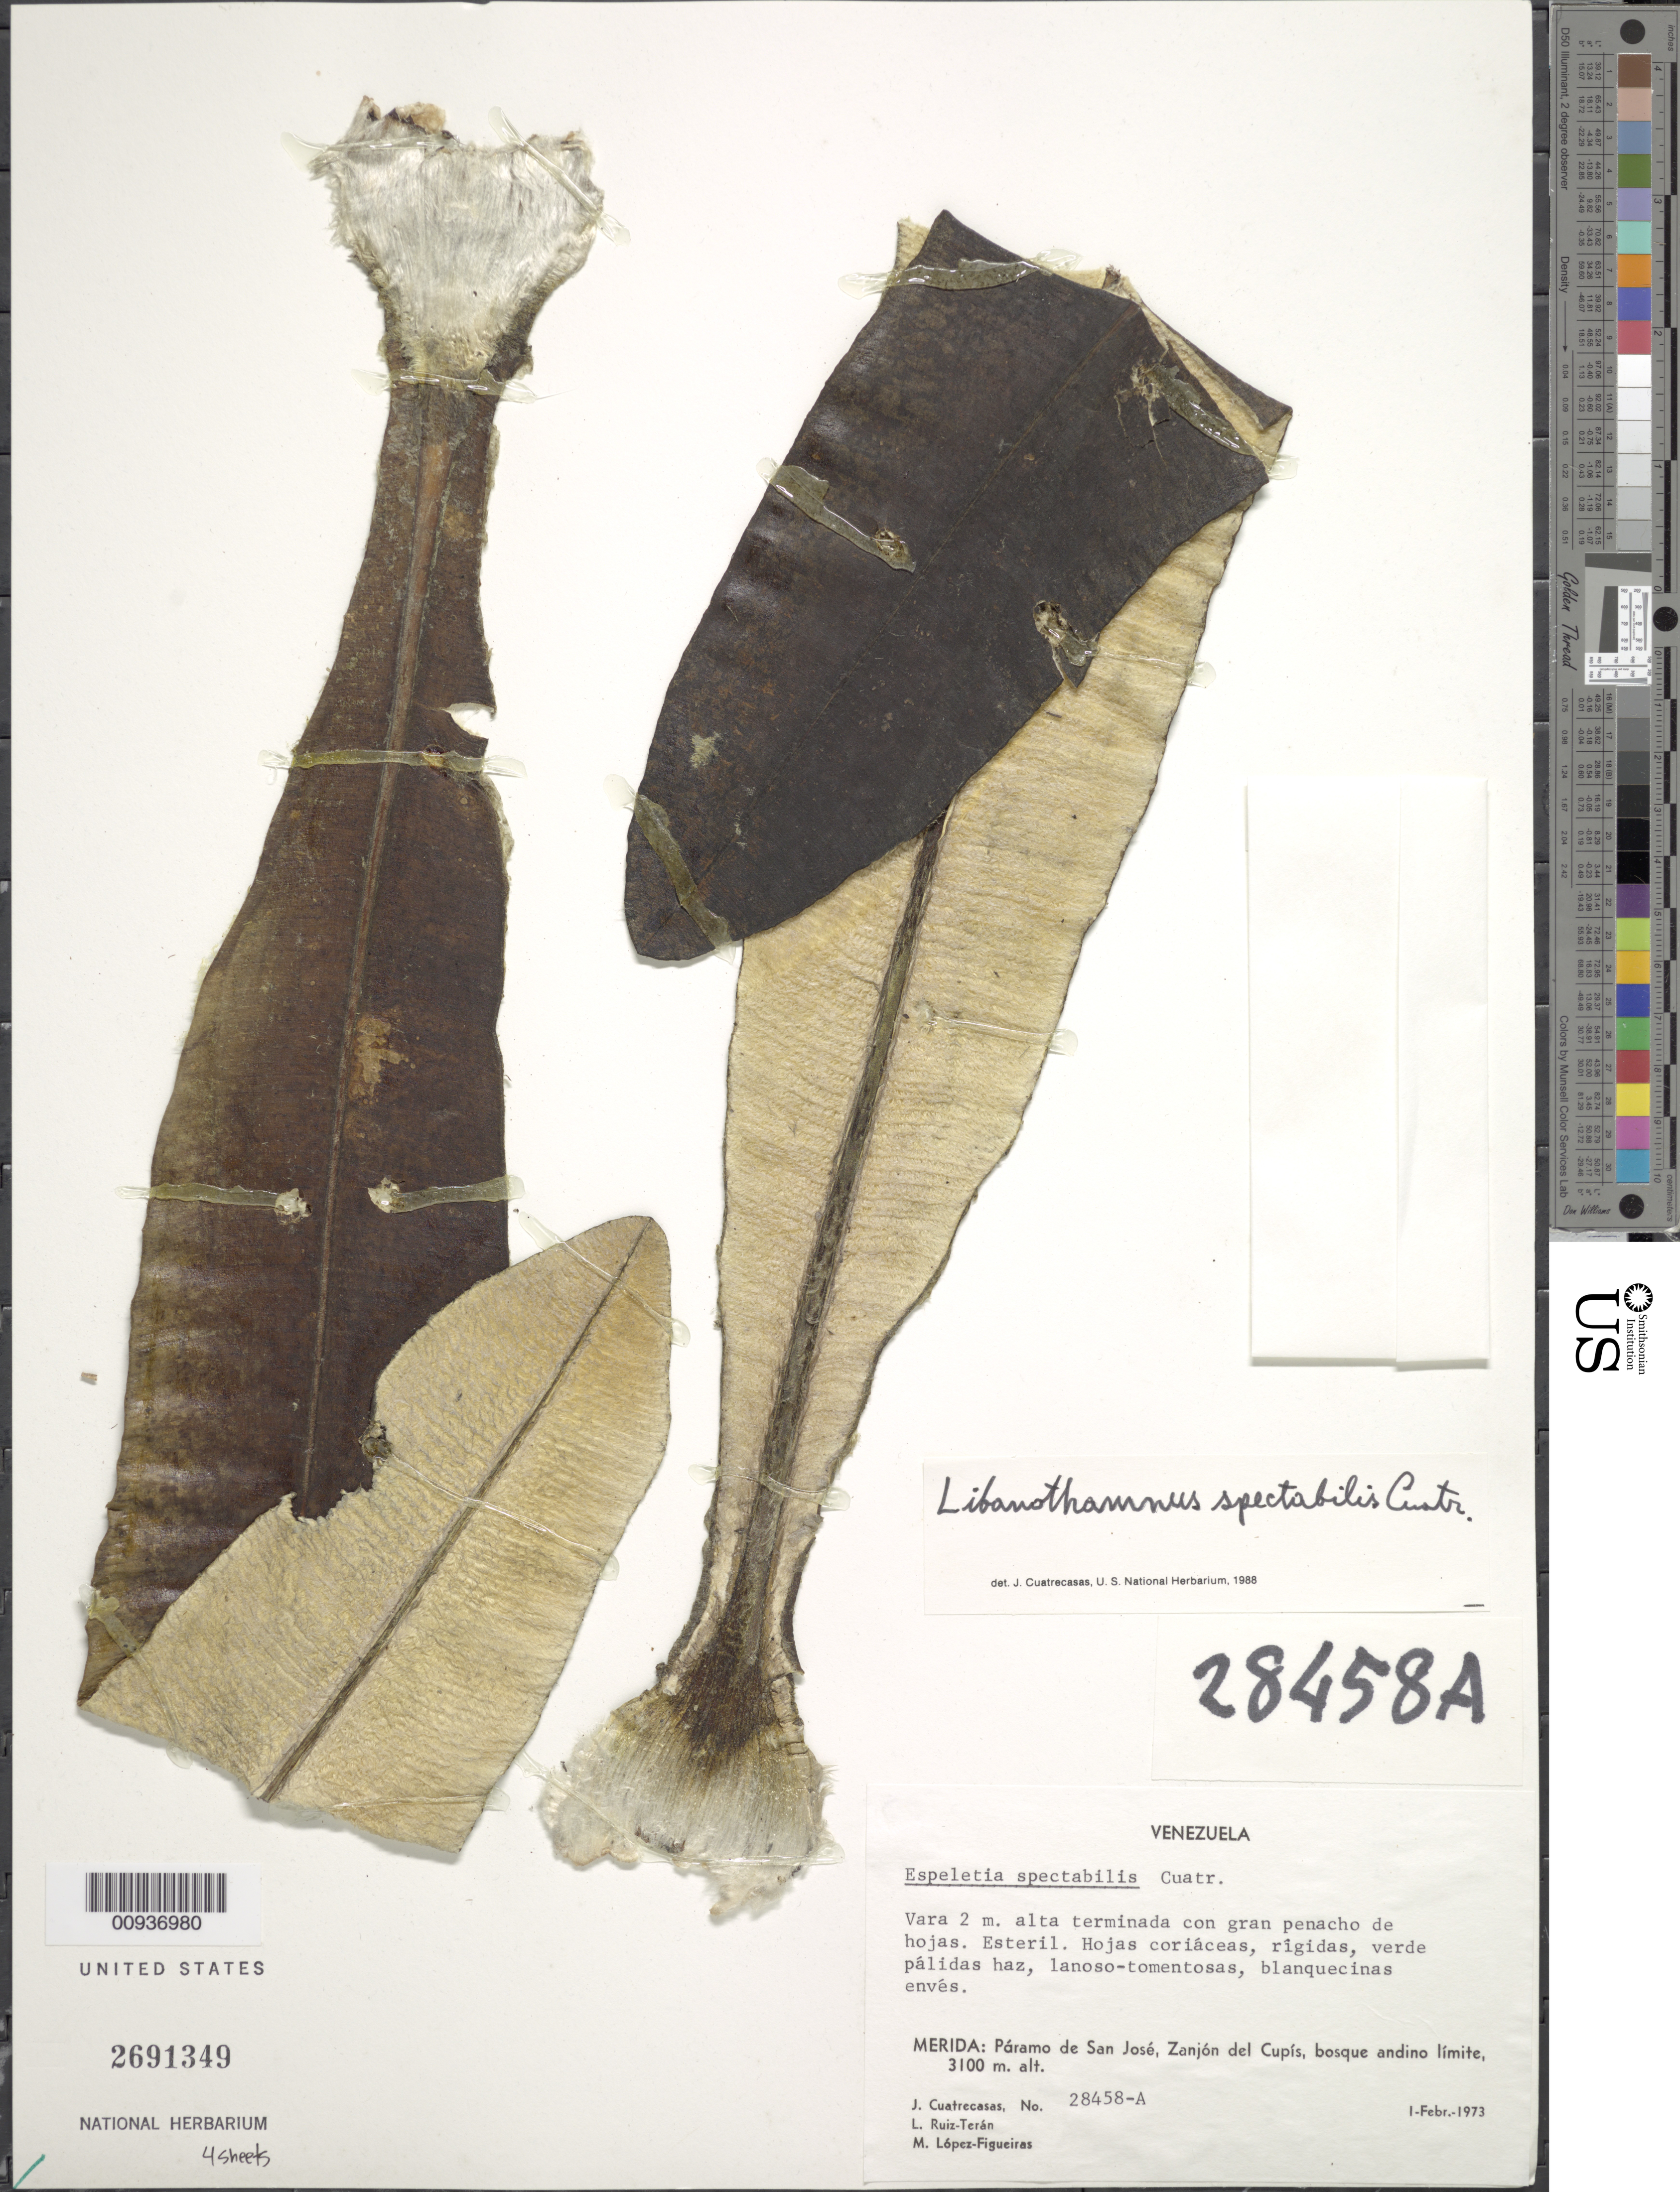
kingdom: Plantae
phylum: Tracheophyta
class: Magnoliopsida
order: Asterales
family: Asteraceae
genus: Libanothamnus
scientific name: Libanothamnus spectabilis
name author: (Cuatrec.) Cuatrec.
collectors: J. Cuatrecasas, L. E. Ruíz-Terán & M. López Figueiras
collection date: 1973-02-01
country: Venezuela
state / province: Mérida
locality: Páramo de San José. Zanjón del Cupís, bosque andino límite.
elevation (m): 3100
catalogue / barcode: US 2691349